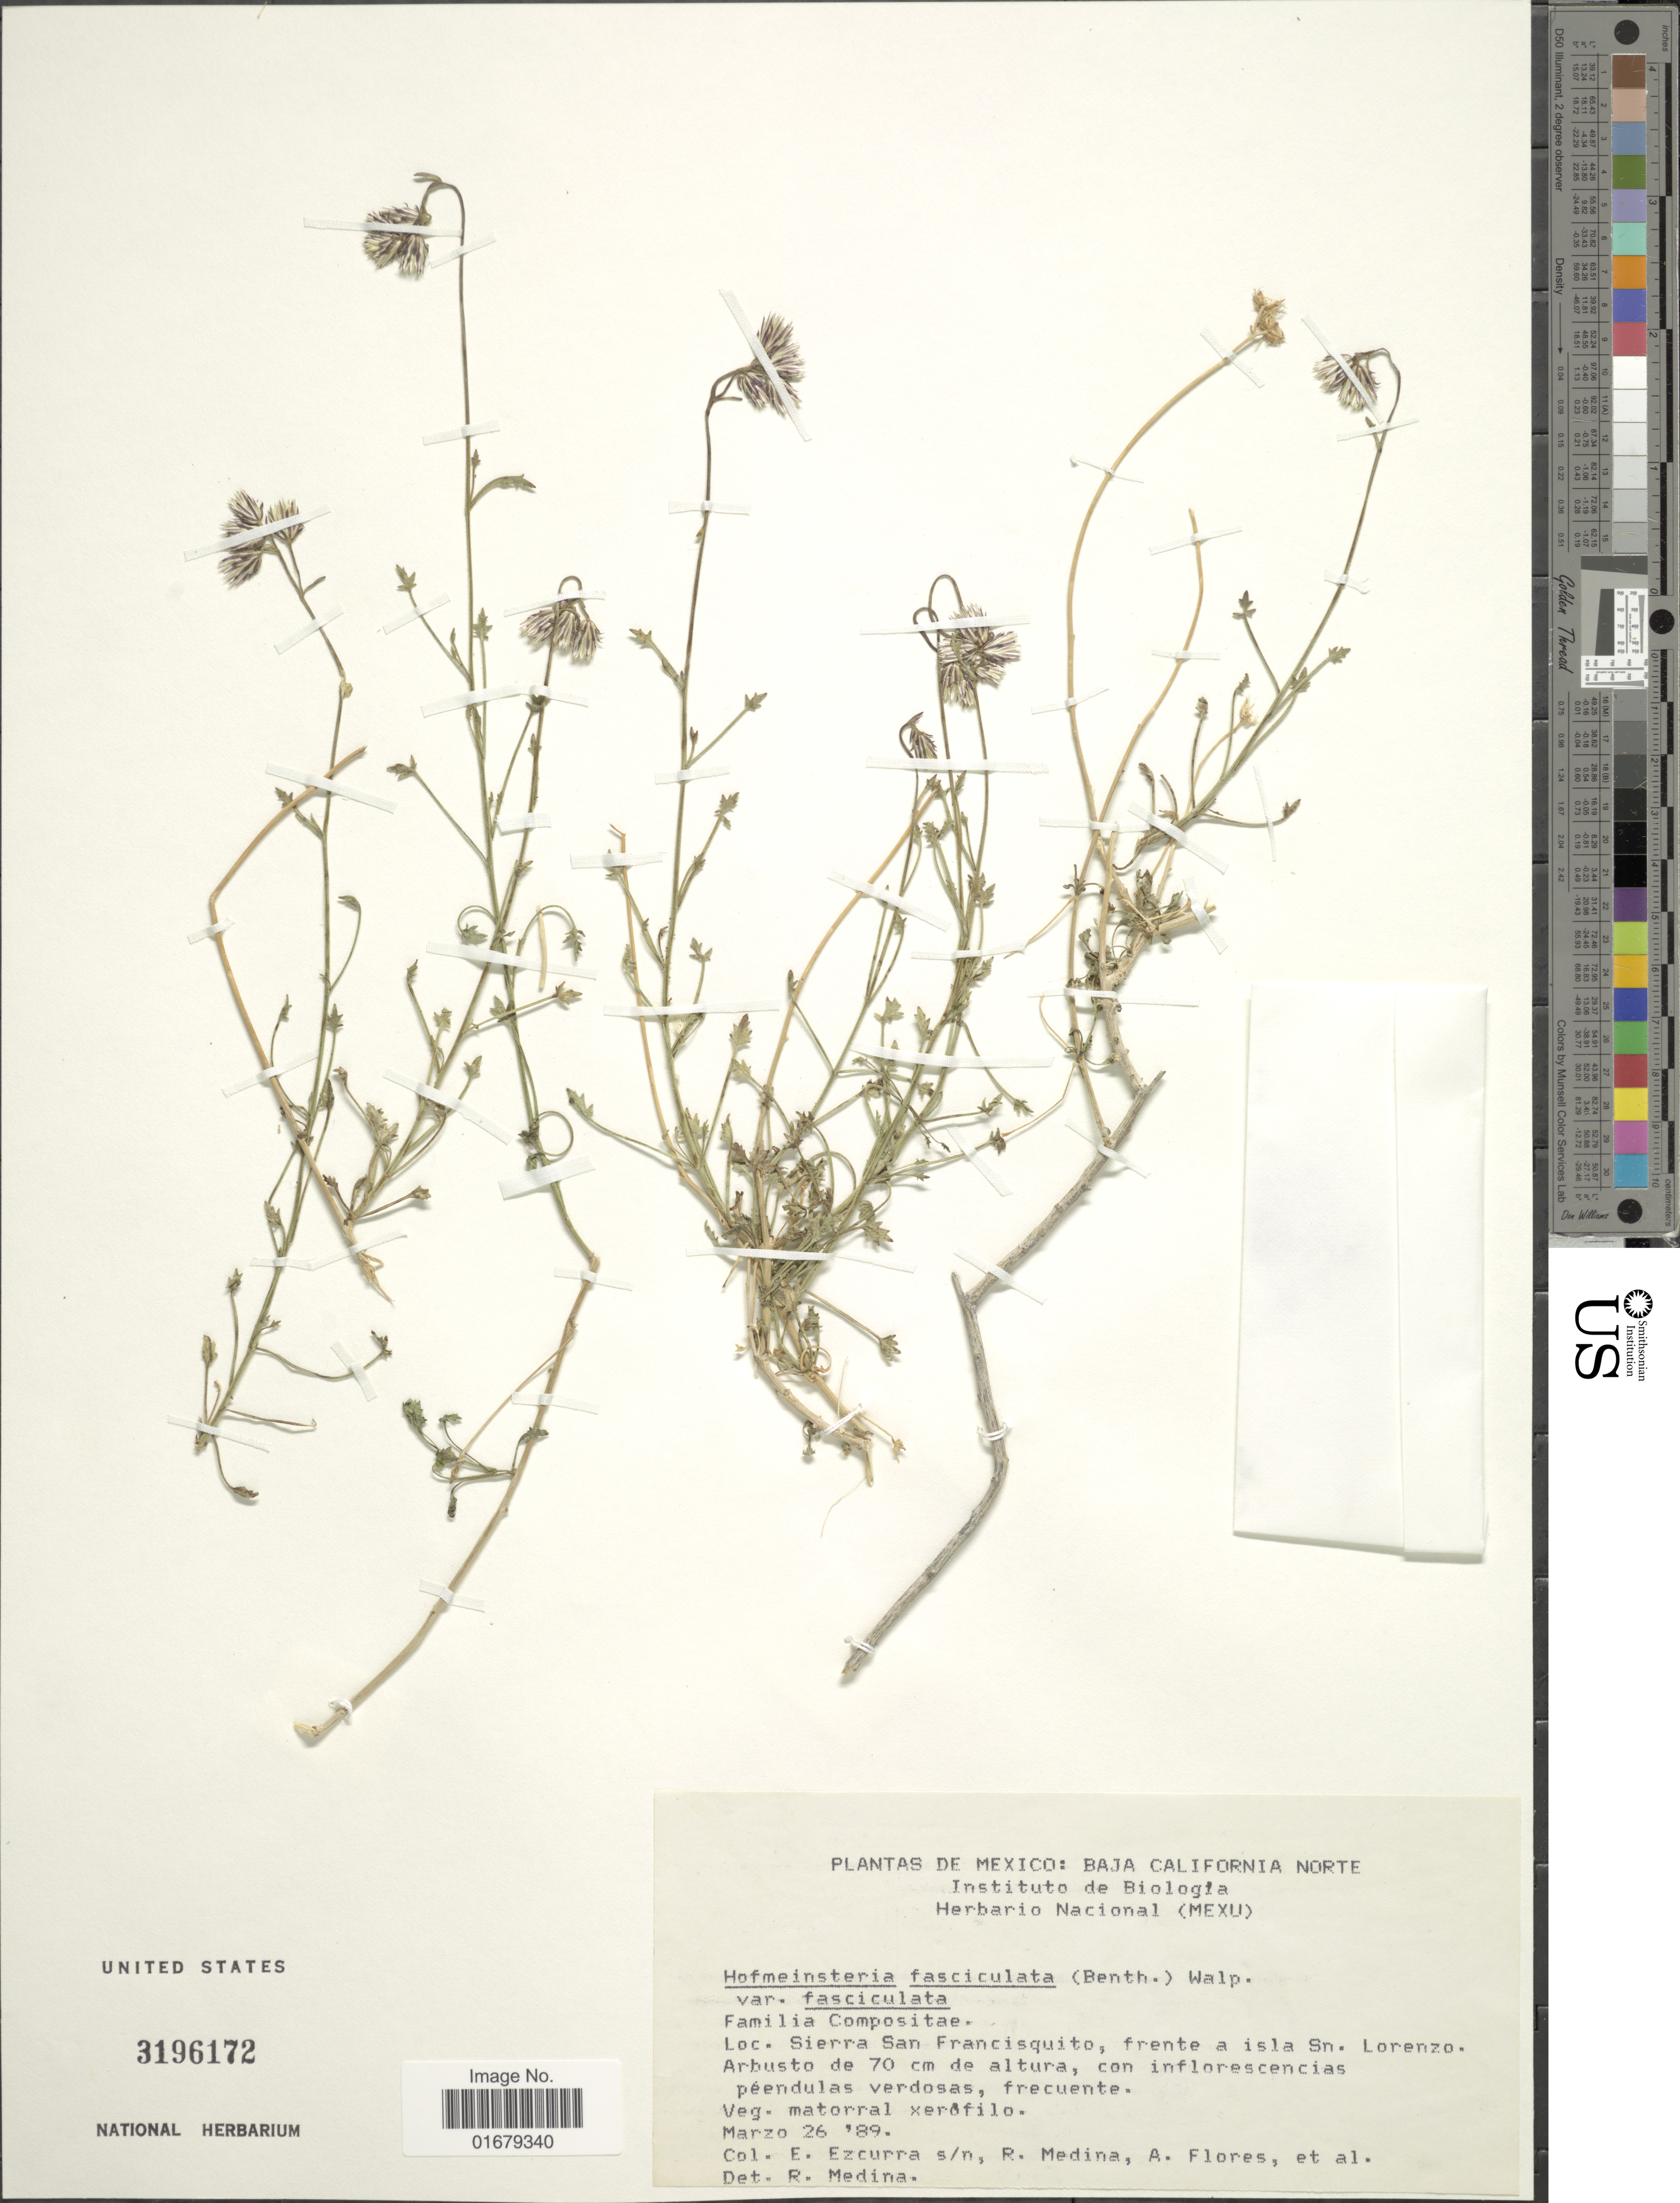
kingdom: Plantae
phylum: Tracheophyta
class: Magnoliopsida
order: Asterales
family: Asteraceae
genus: Hofmeisteria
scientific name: Hofmeisteria fasciculata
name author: (Benth.) Walp.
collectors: E. Ezcurra, R. Medina, A. Flores & et al.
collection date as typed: Transcribed d/m/y: 26/3/89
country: Mexico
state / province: Baja California Norte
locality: Sierra San Francisquito, frente a Isla Sn.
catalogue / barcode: US 3196172